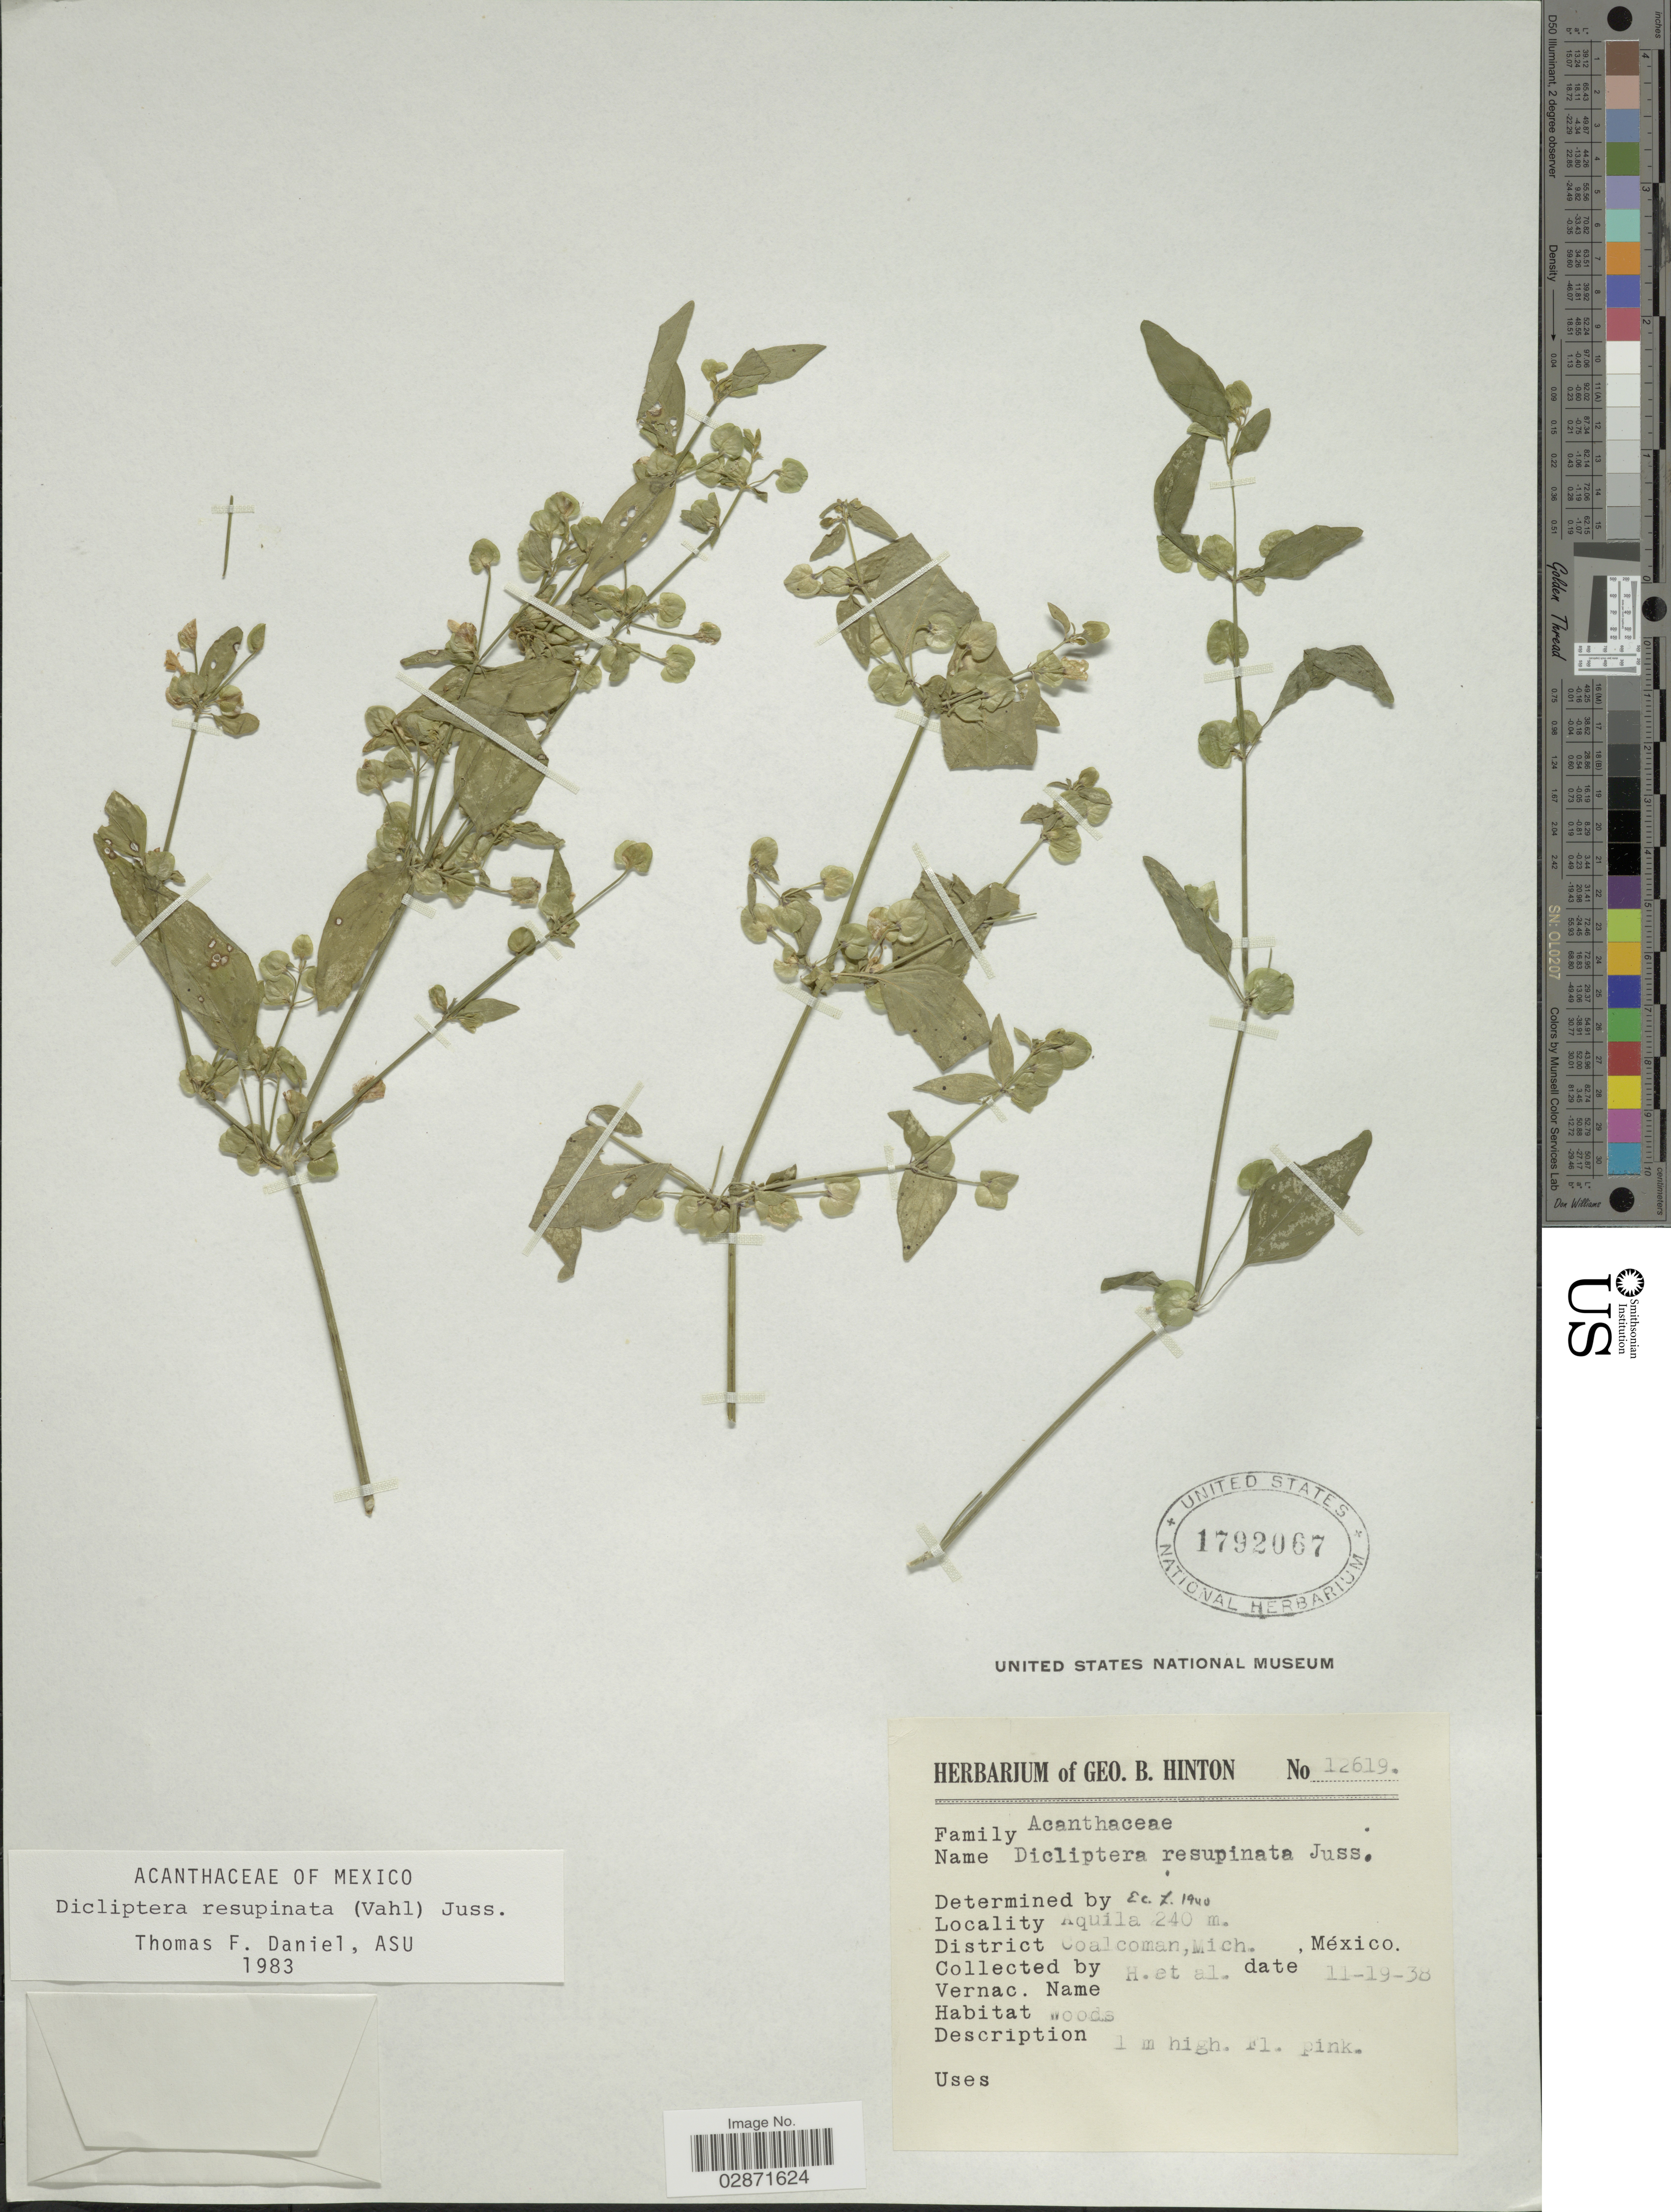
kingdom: Plantae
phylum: Tracheophyta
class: Magnoliopsida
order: Lamiales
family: Acanthaceae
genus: Dicliptera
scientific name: Dicliptera resupinata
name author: (Vahl) Juss.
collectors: G. B. Hinton & et al.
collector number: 12619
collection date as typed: Transcribed d/m/y: 19/11/38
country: Mexico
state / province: Michoacán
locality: Aquila, District Coalcoman Mich., México.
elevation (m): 240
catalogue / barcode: US 1792067